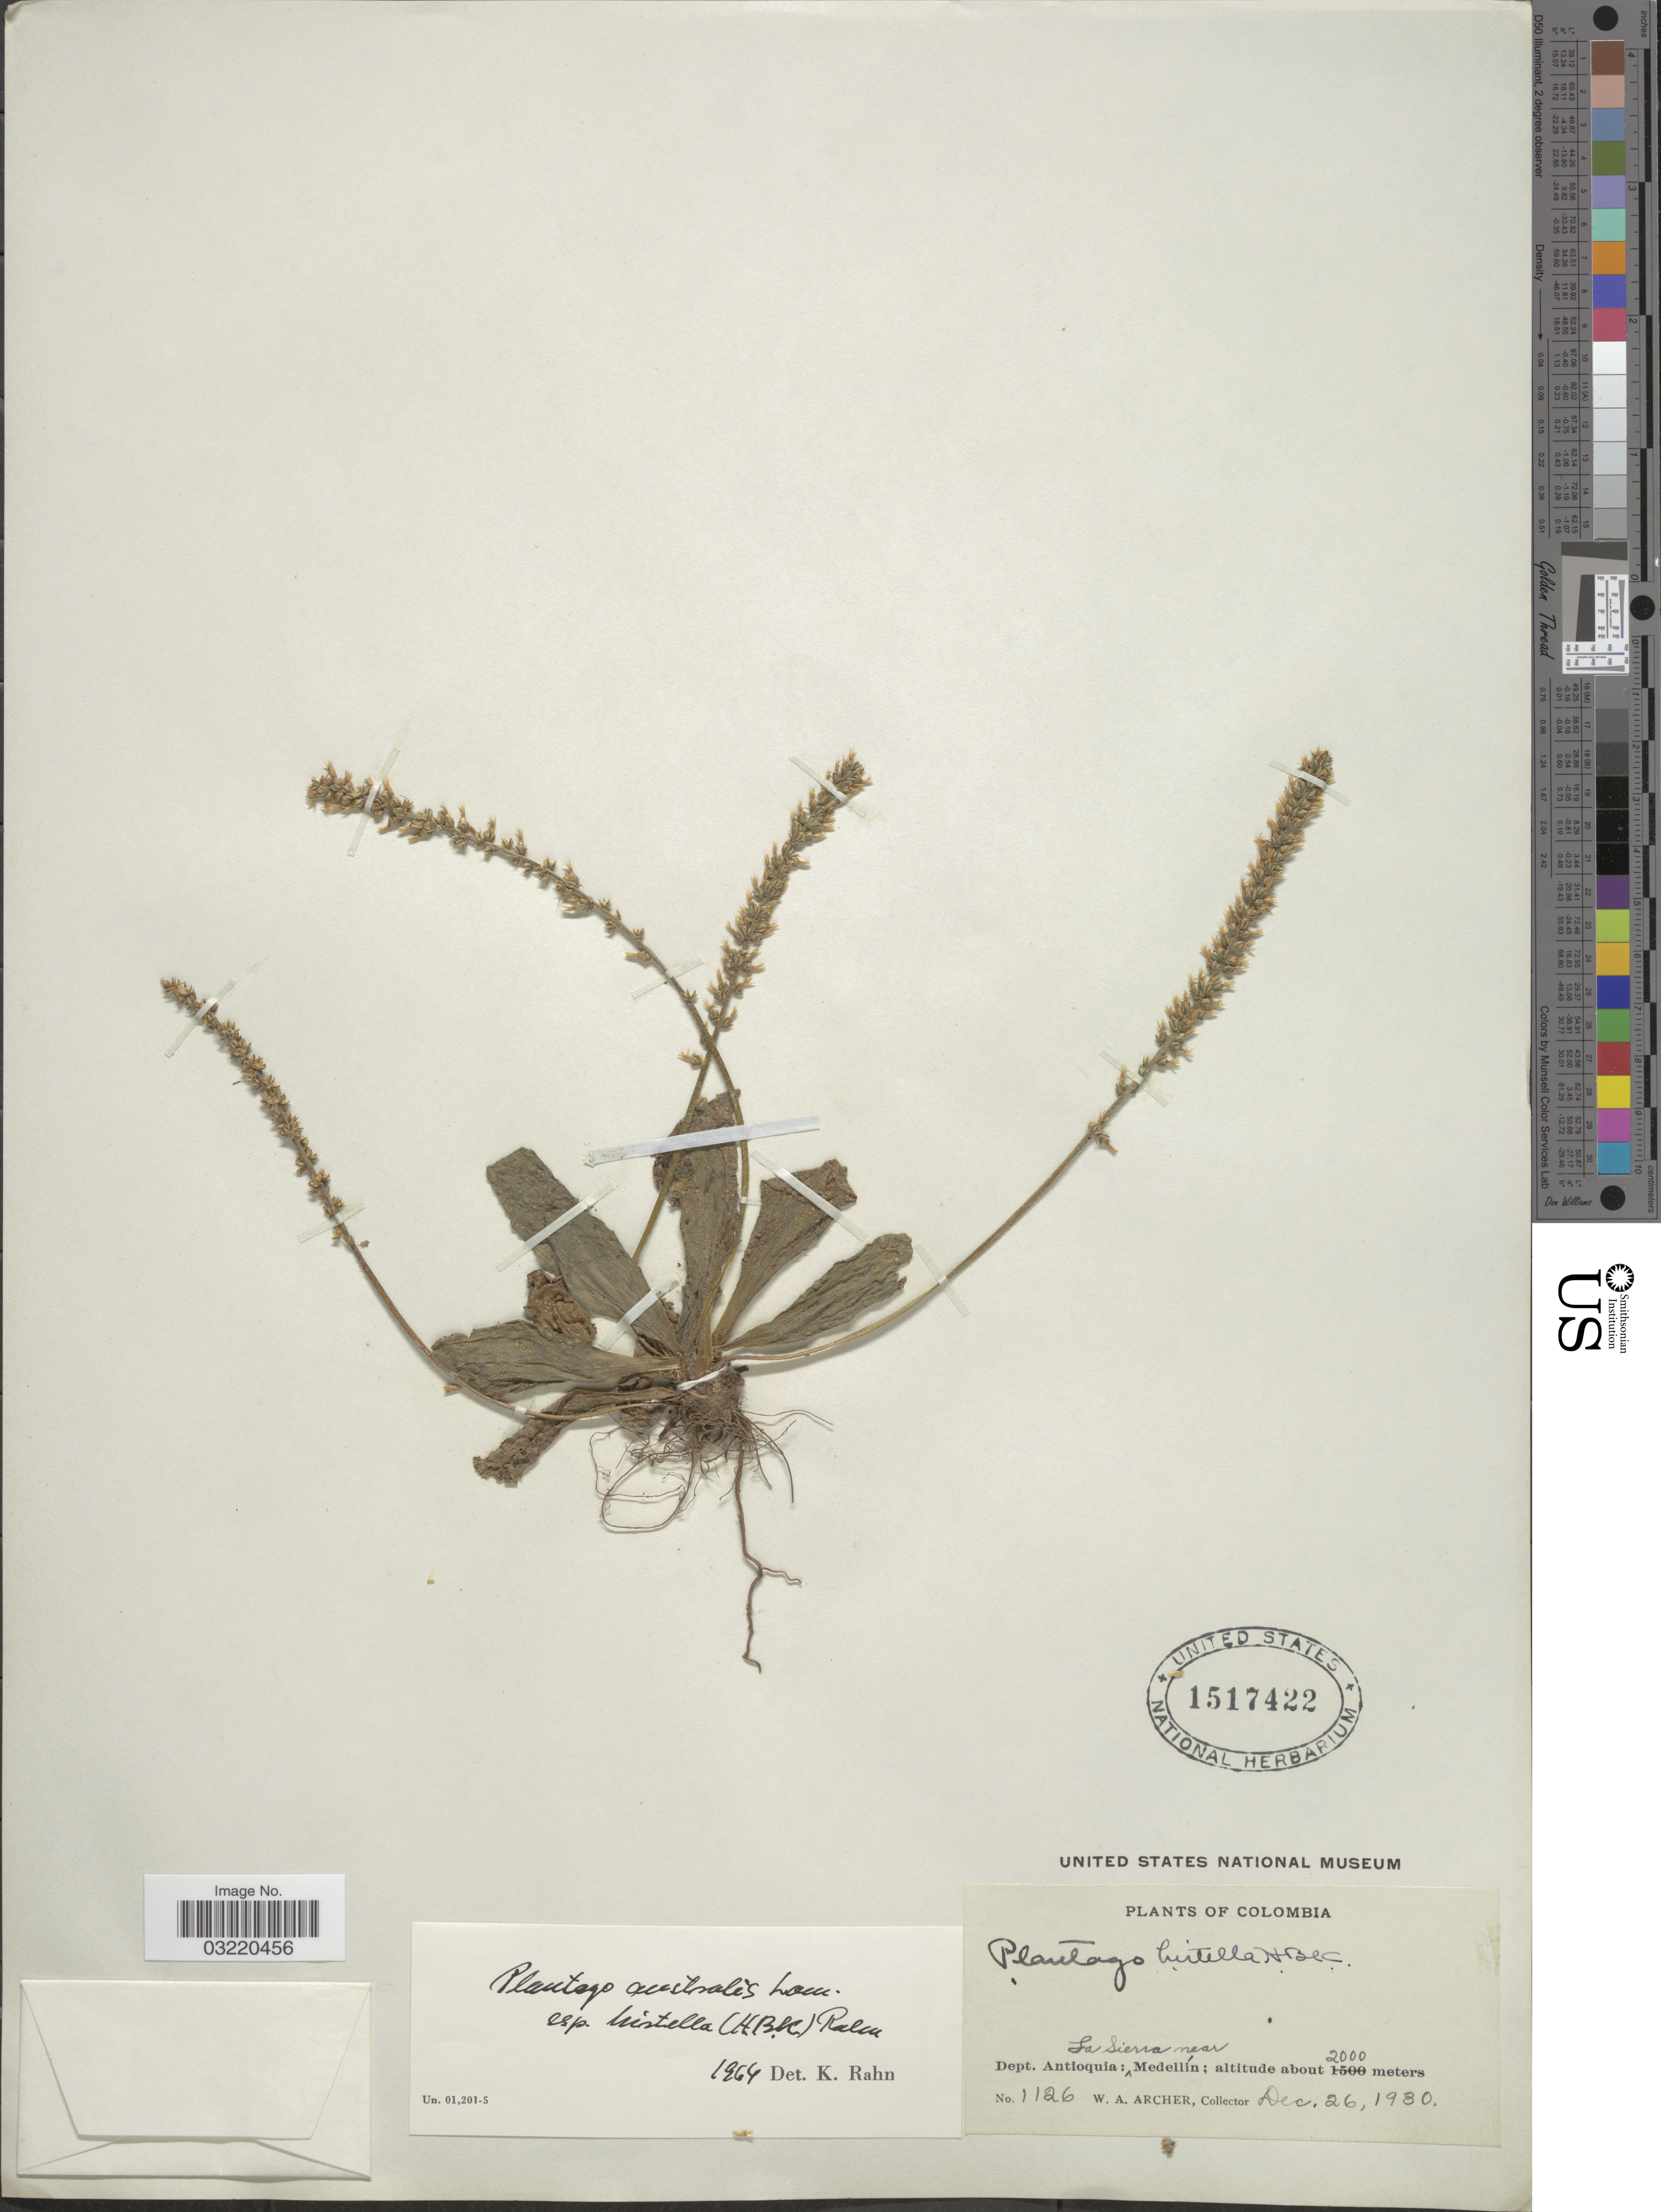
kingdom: Plantae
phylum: Tracheophyta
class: Magnoliopsida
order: Lamiales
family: Plantaginaceae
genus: Plantago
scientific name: Plantago australis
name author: Lam.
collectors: W. Archer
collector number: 1126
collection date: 1930-12-26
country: Colombia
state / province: Antioquia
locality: Dept. Antioquia: La Sierra near Medellín.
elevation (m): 2000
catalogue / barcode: US 1517422